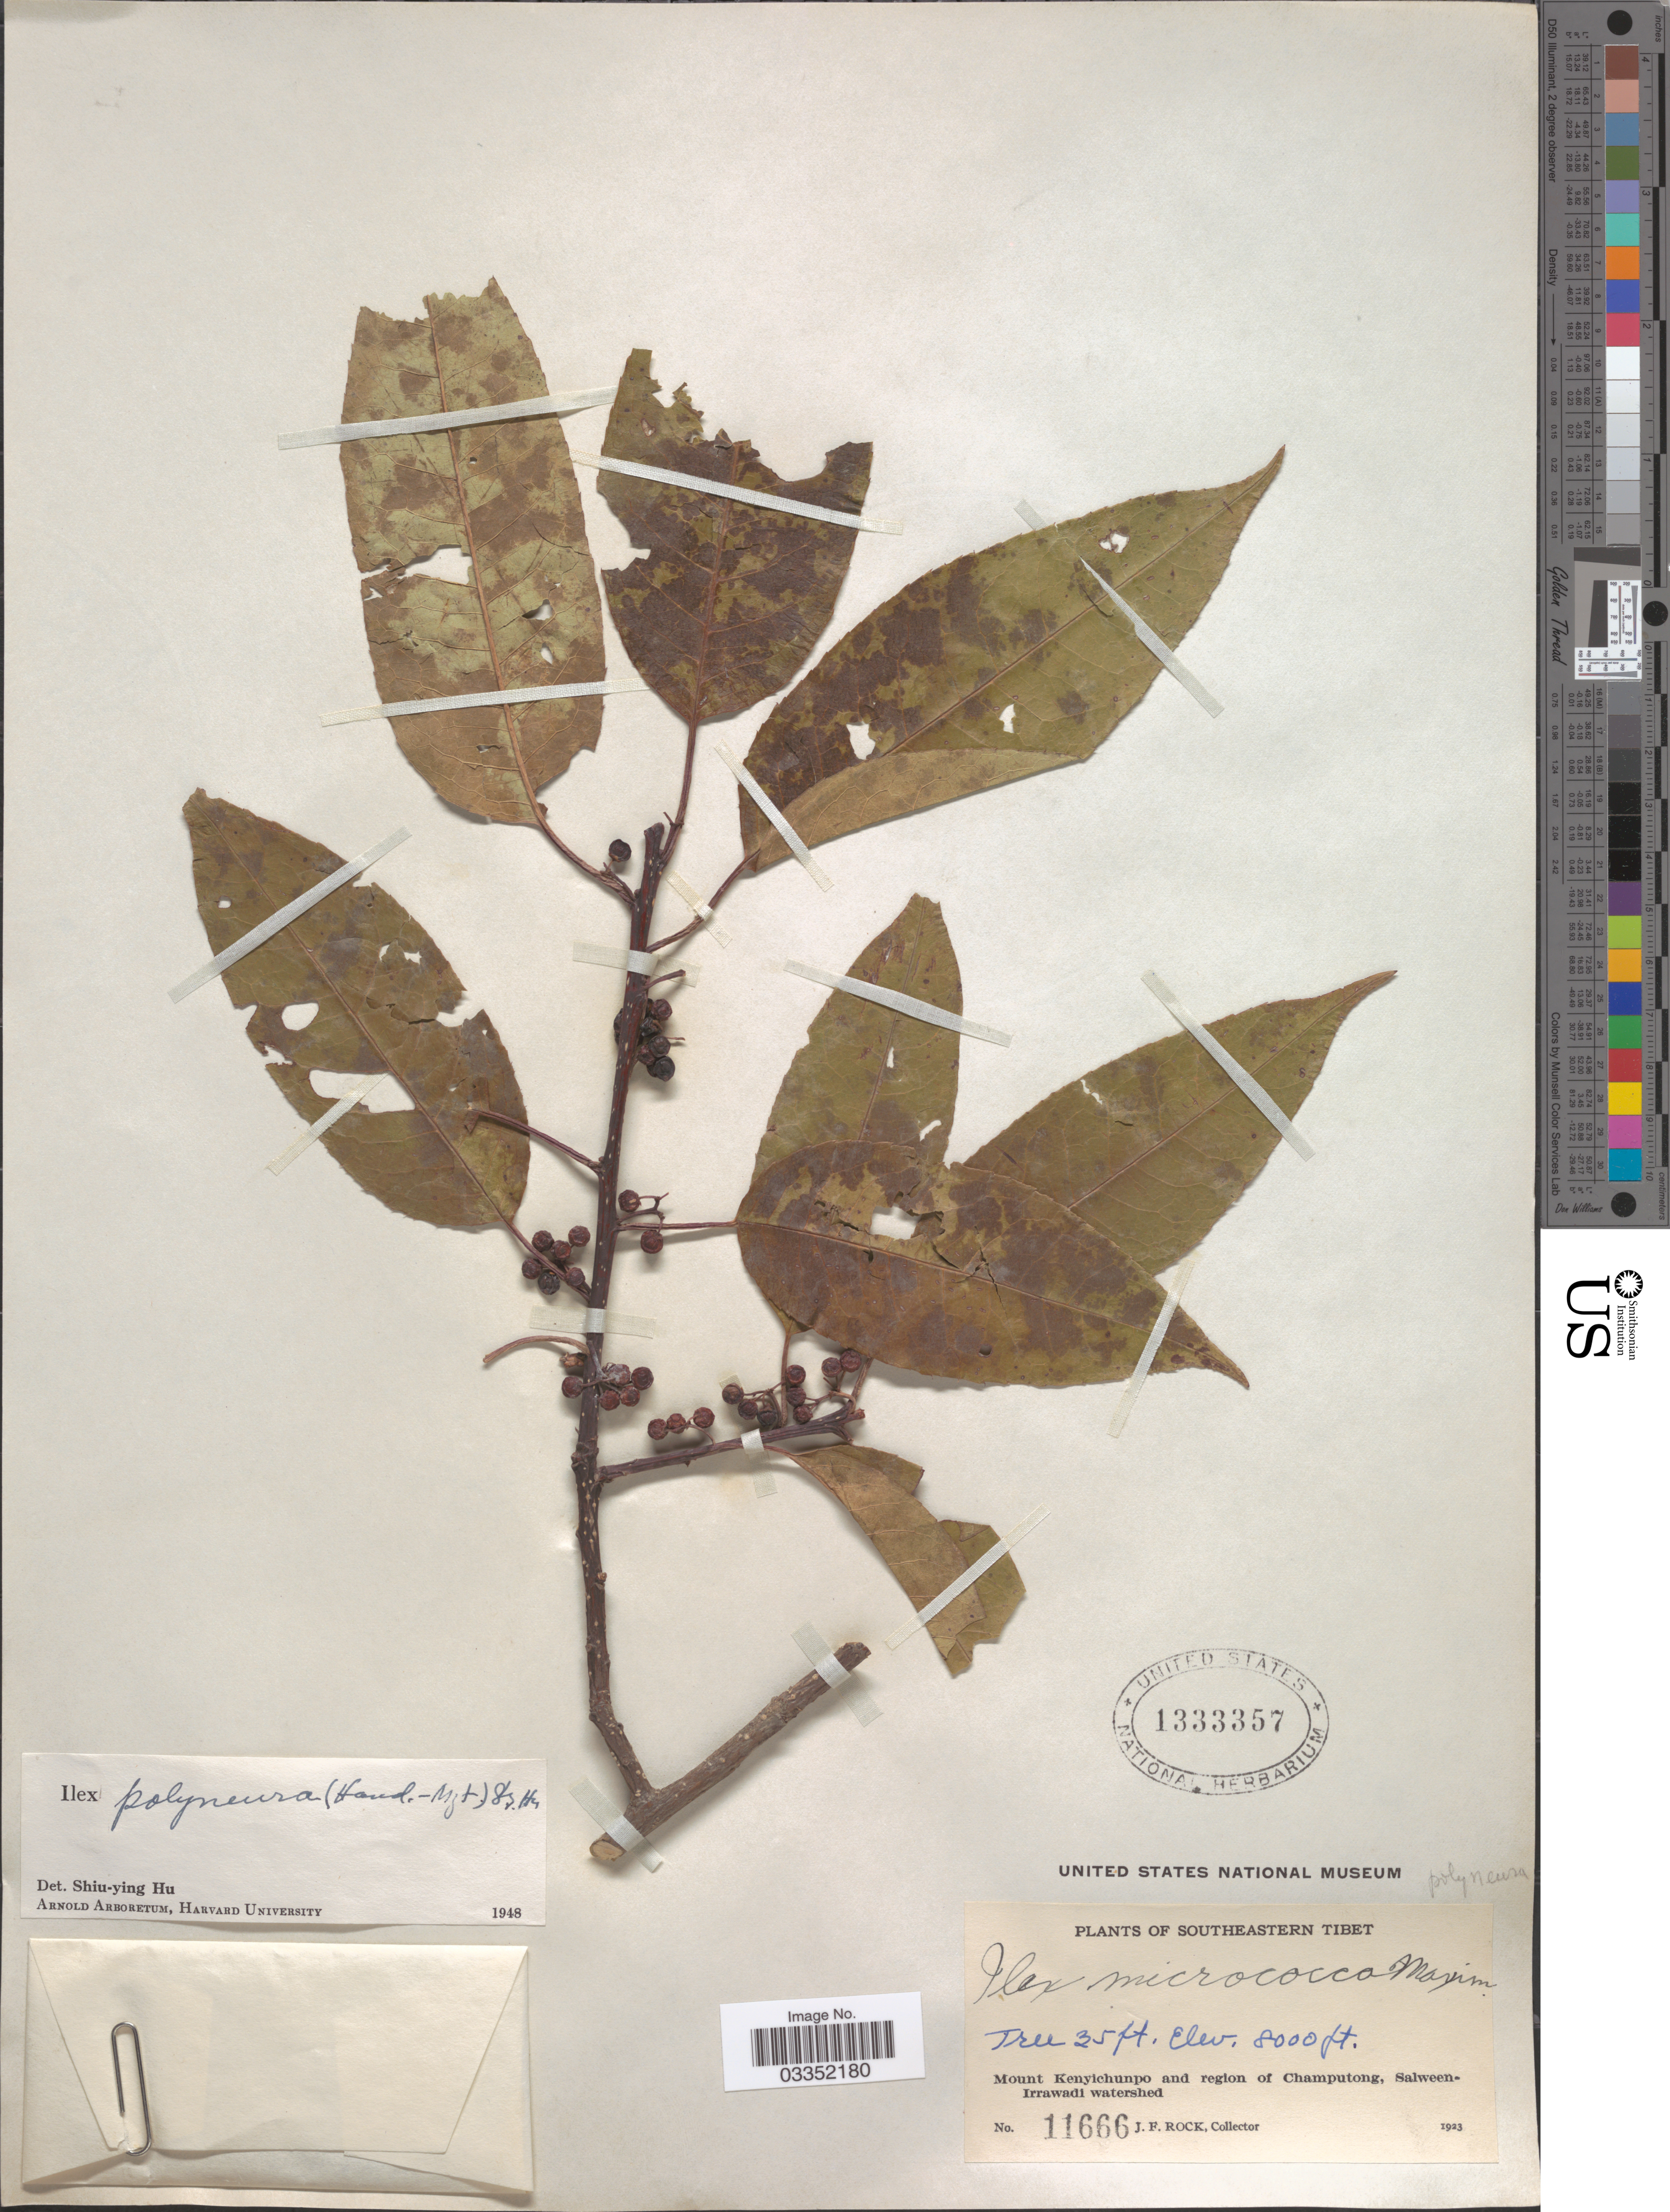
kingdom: Plantae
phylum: Tracheophyta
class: Magnoliopsida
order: Aquifoliales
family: Aquifoliaceae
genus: Ilex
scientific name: Ilex polyneura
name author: (Hand.-Mazz.) S.Y. Hu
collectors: J. Rock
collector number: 11666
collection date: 1923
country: China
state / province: Xizang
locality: Southeastern Tibet, Mount Kenyichunpo and region of Champutong, Salween Irrawadi watershed.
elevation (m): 2438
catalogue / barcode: US 1333357